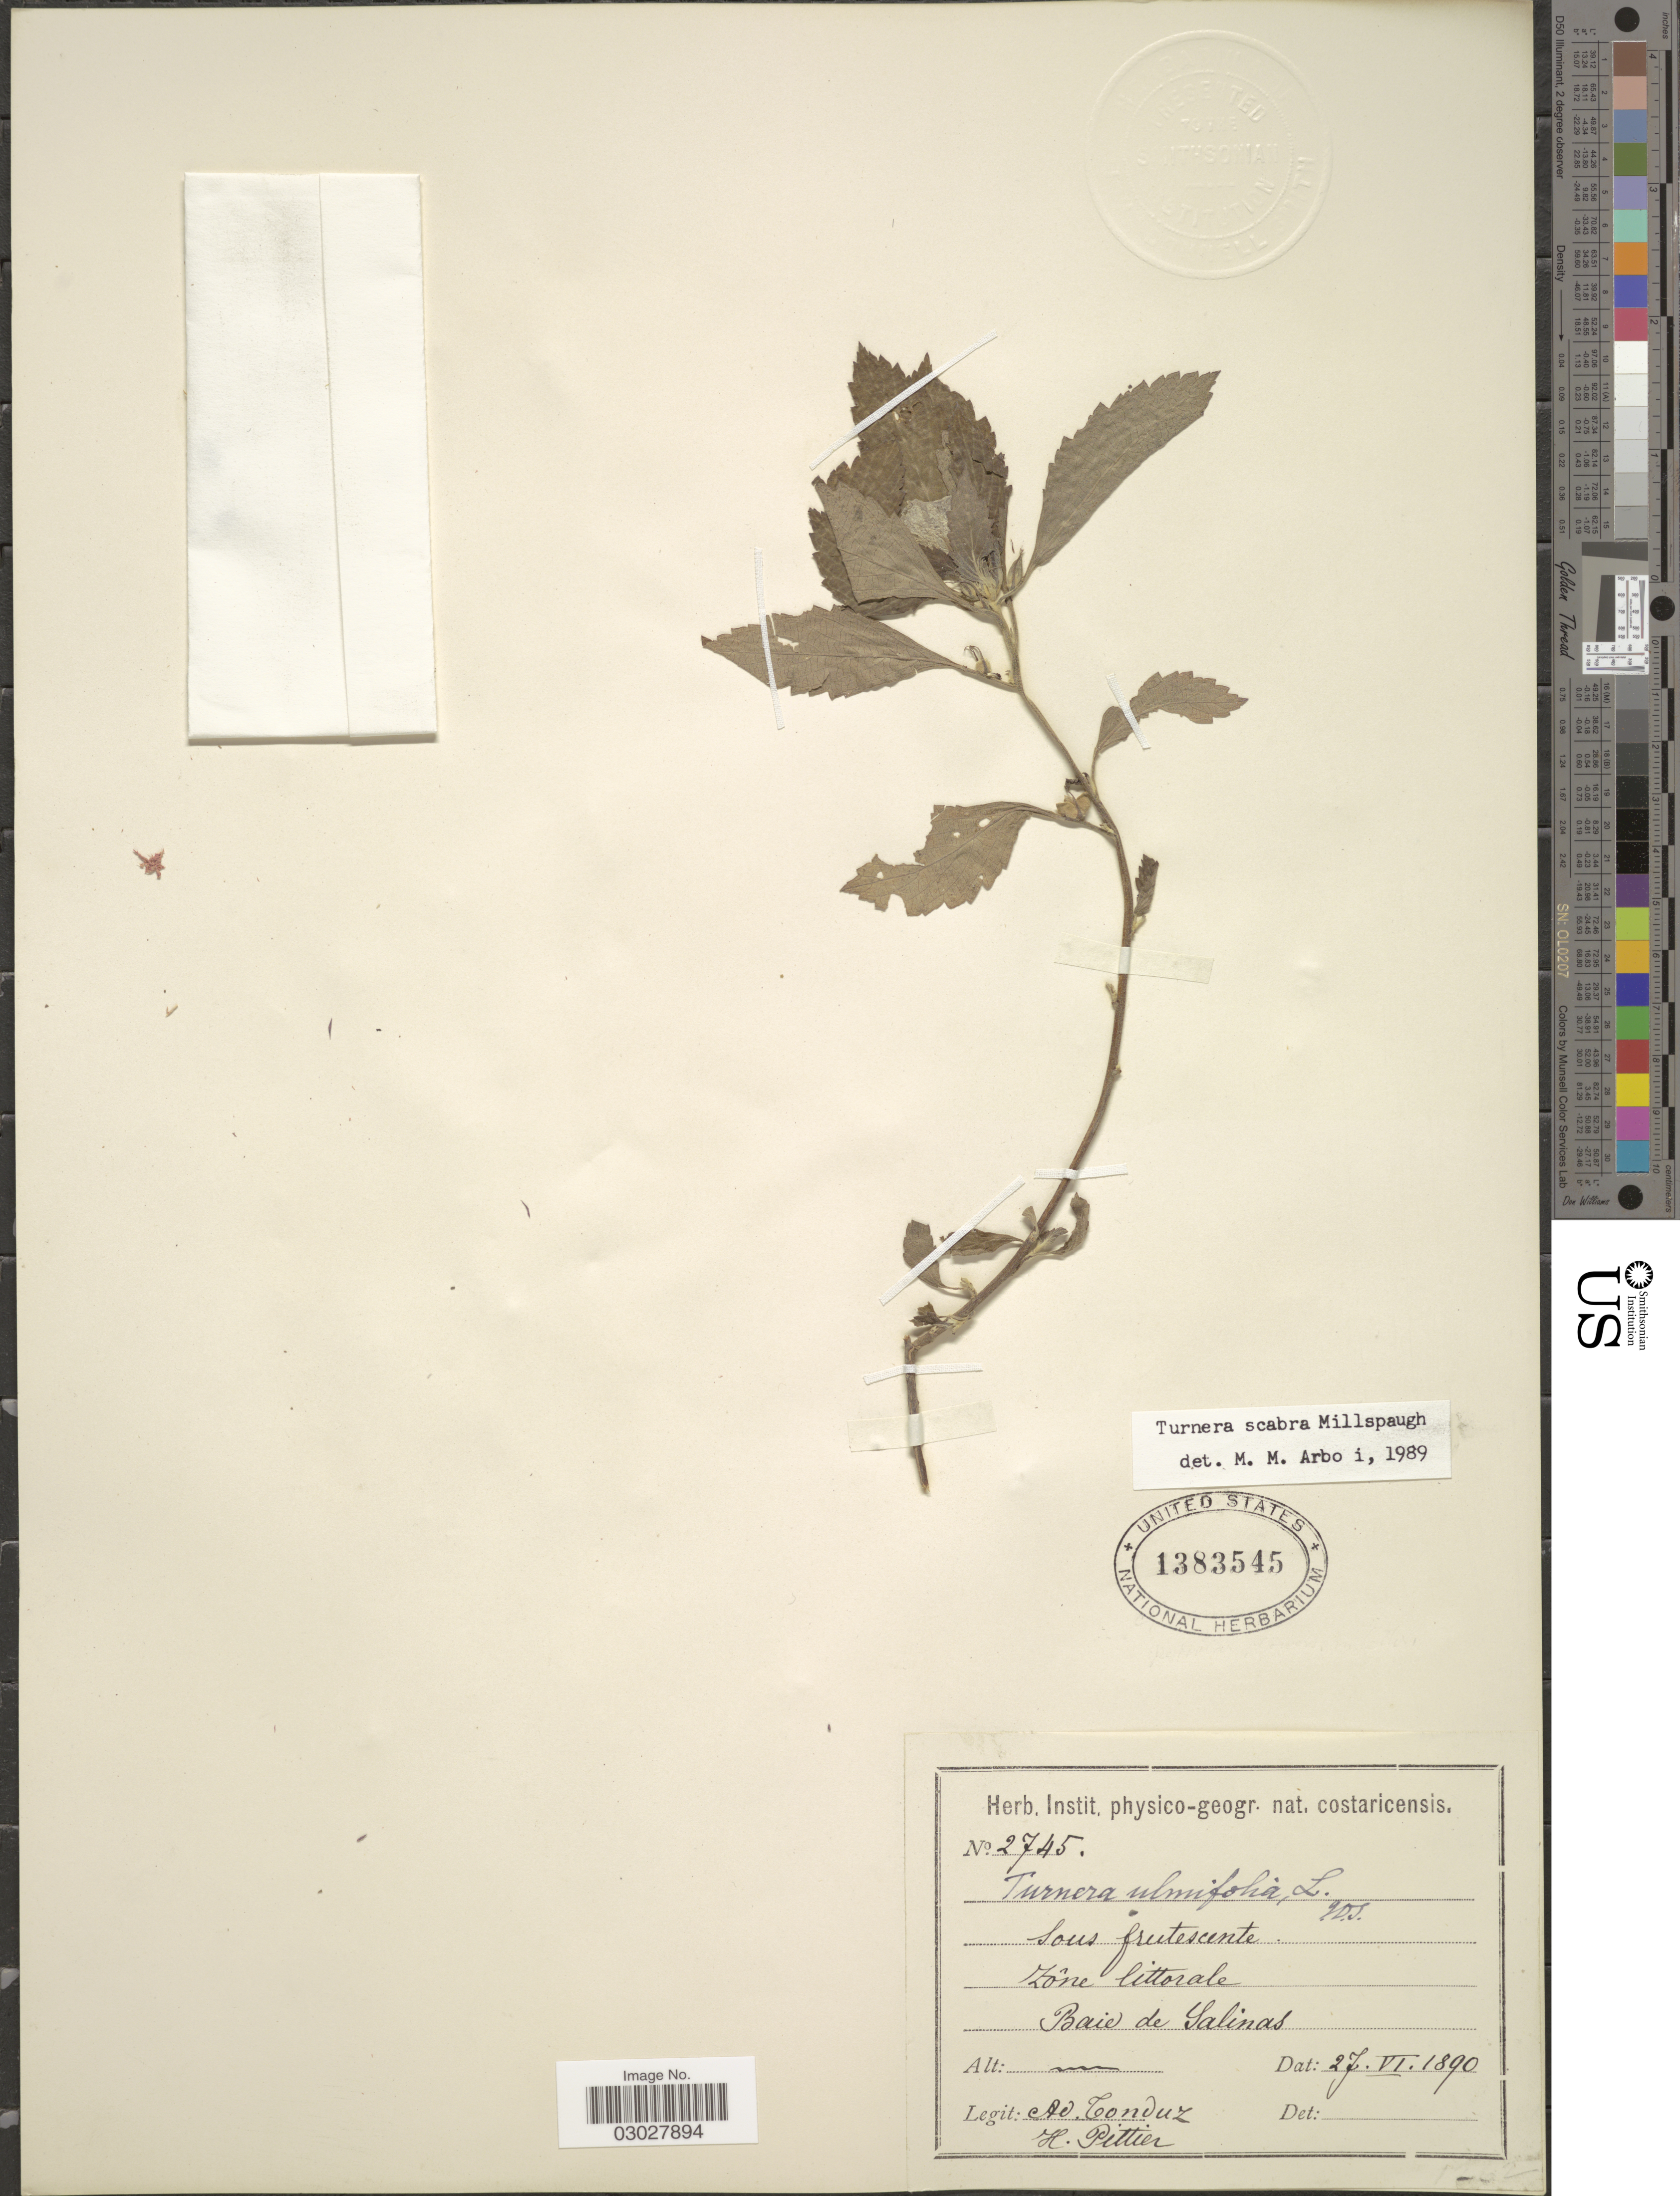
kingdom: Plantae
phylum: Tracheophyta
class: Magnoliopsida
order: Malpighiales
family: Turneraceae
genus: Turnera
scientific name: Turnera scabra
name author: Millsp.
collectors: A. Tonduz & H. F. Pittier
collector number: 2745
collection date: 1890-06-27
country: Puerto Rico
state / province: Salinas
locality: Baie de Salinas.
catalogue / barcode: US 1383545